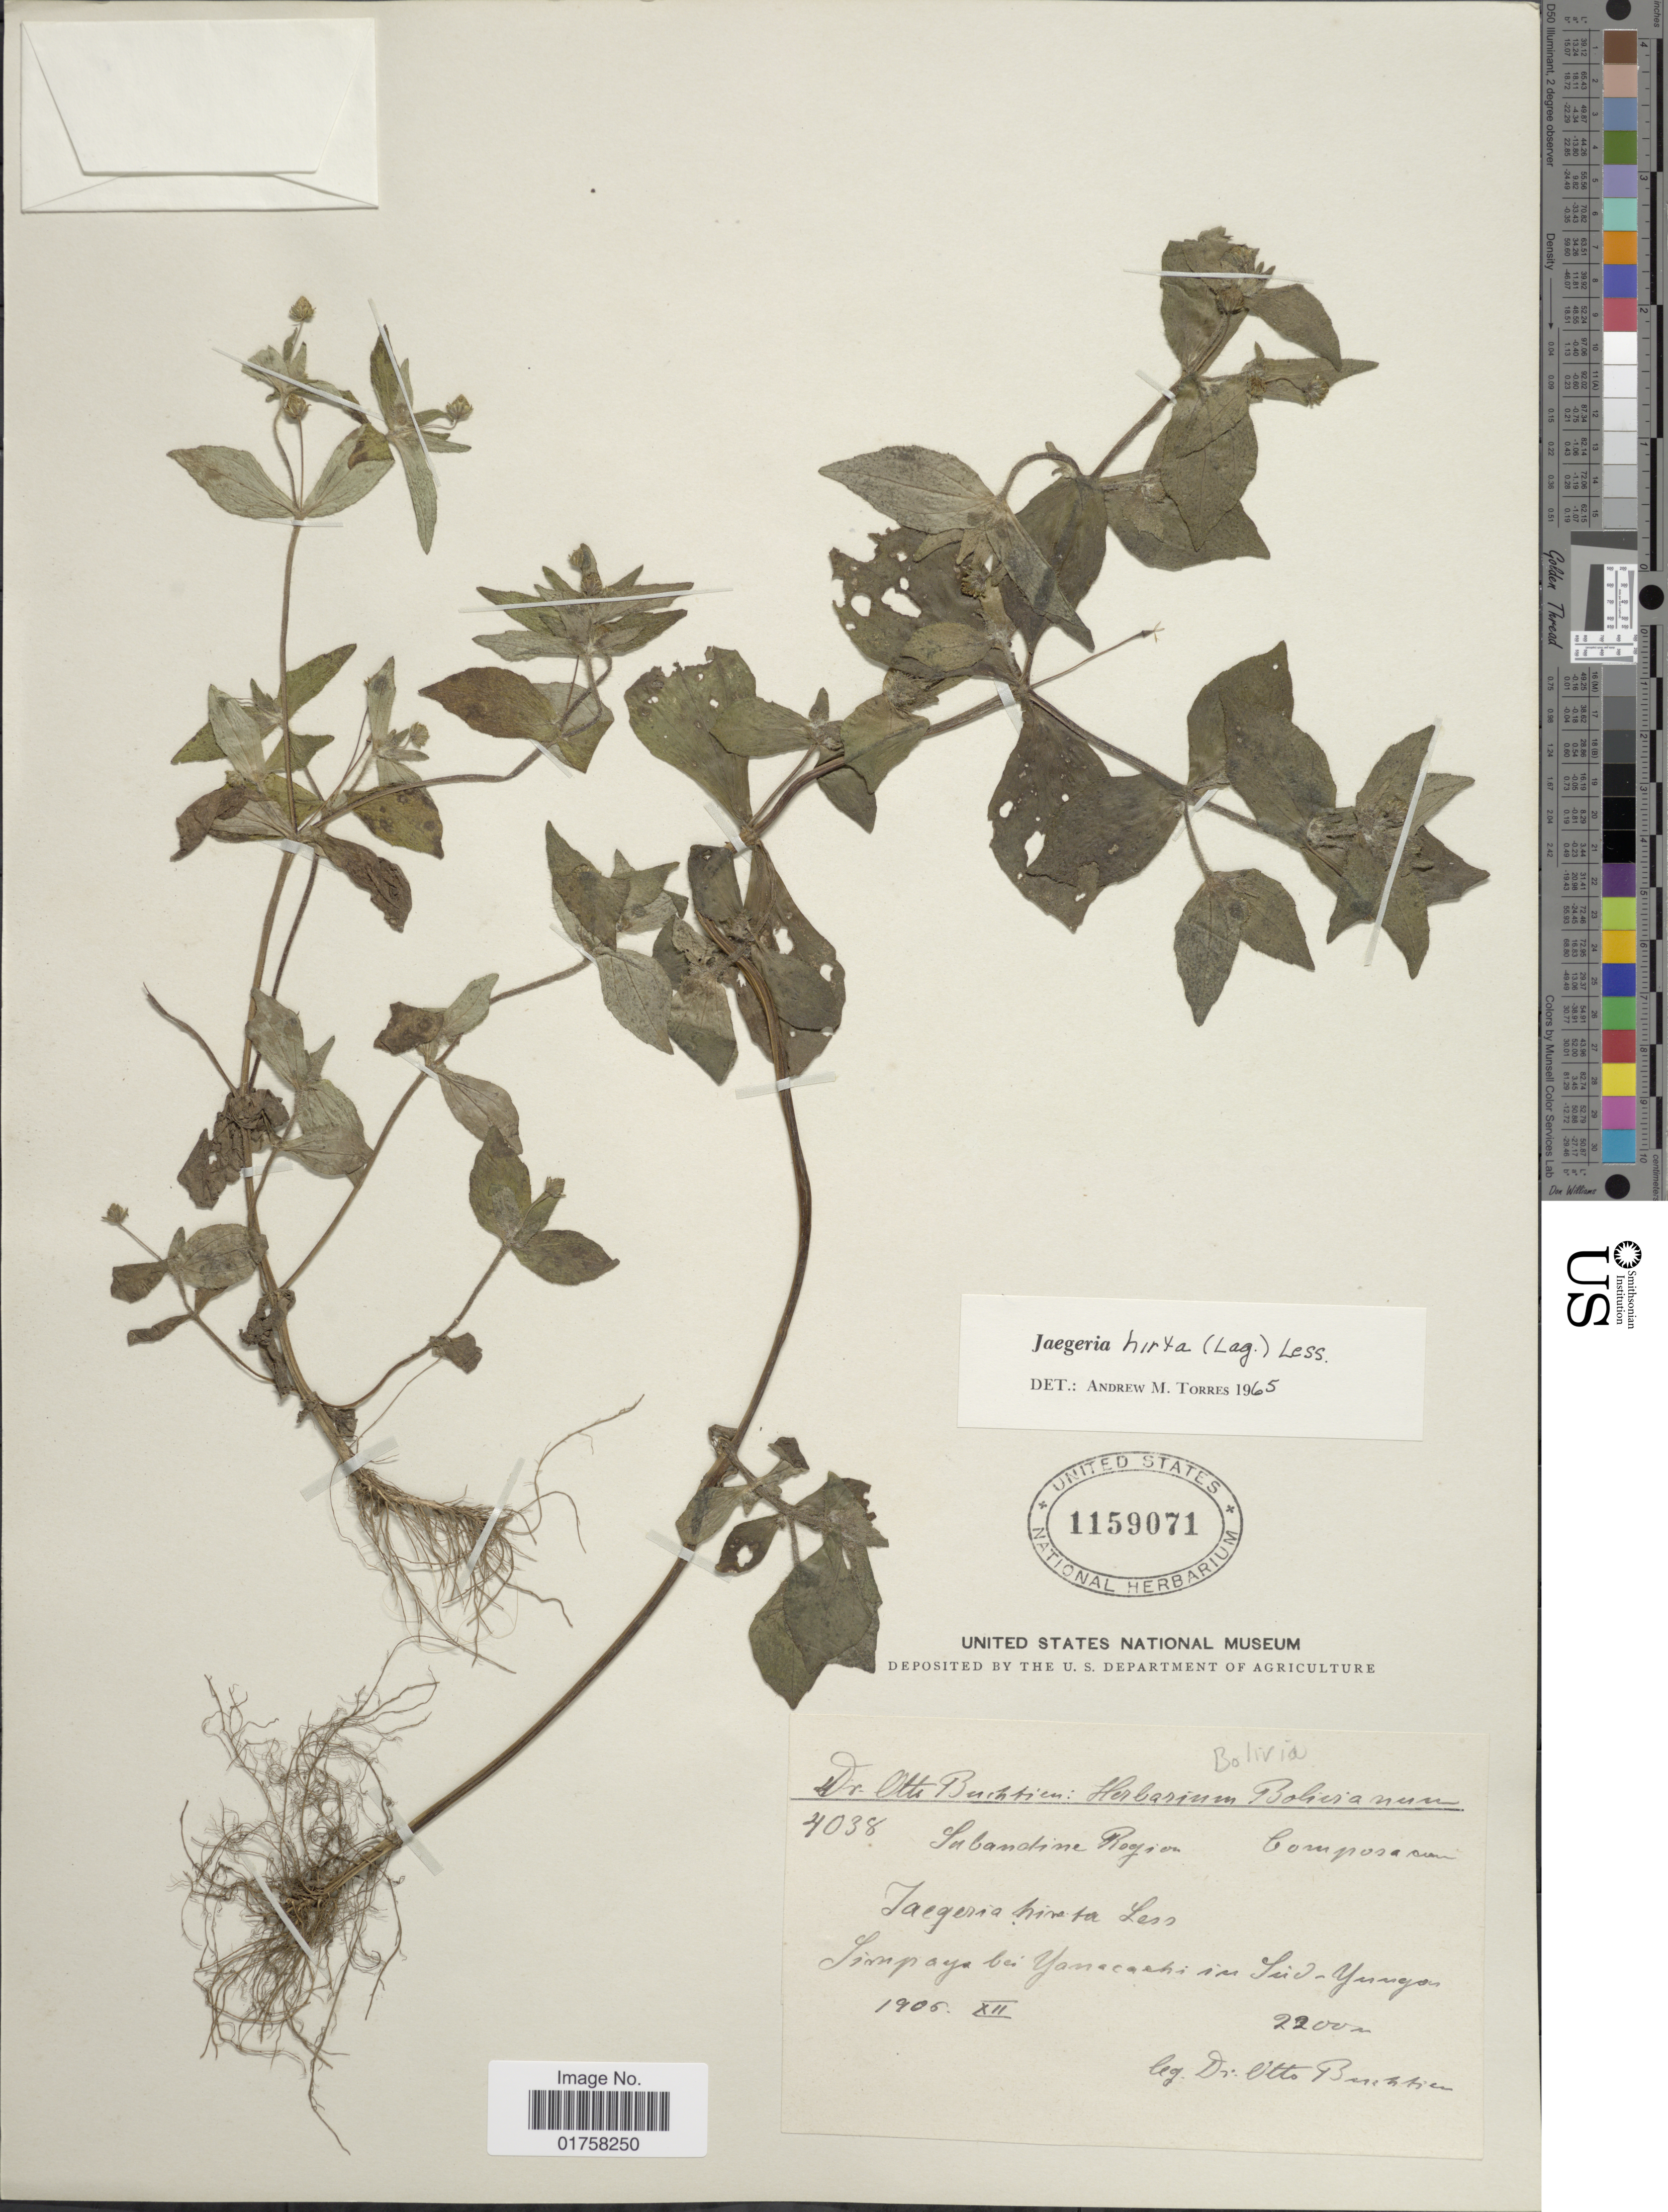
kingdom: Plantae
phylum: Tracheophyta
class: Magnoliopsida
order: Asterales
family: Asteraceae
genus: Jaegeria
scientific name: Jaegeria hirta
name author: (Lag.) Less.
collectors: O. Buchtien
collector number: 4038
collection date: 1906-12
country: Bolivia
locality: Simpaya bei Yanacachi in Sud-Yungas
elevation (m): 2200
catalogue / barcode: US 1159071